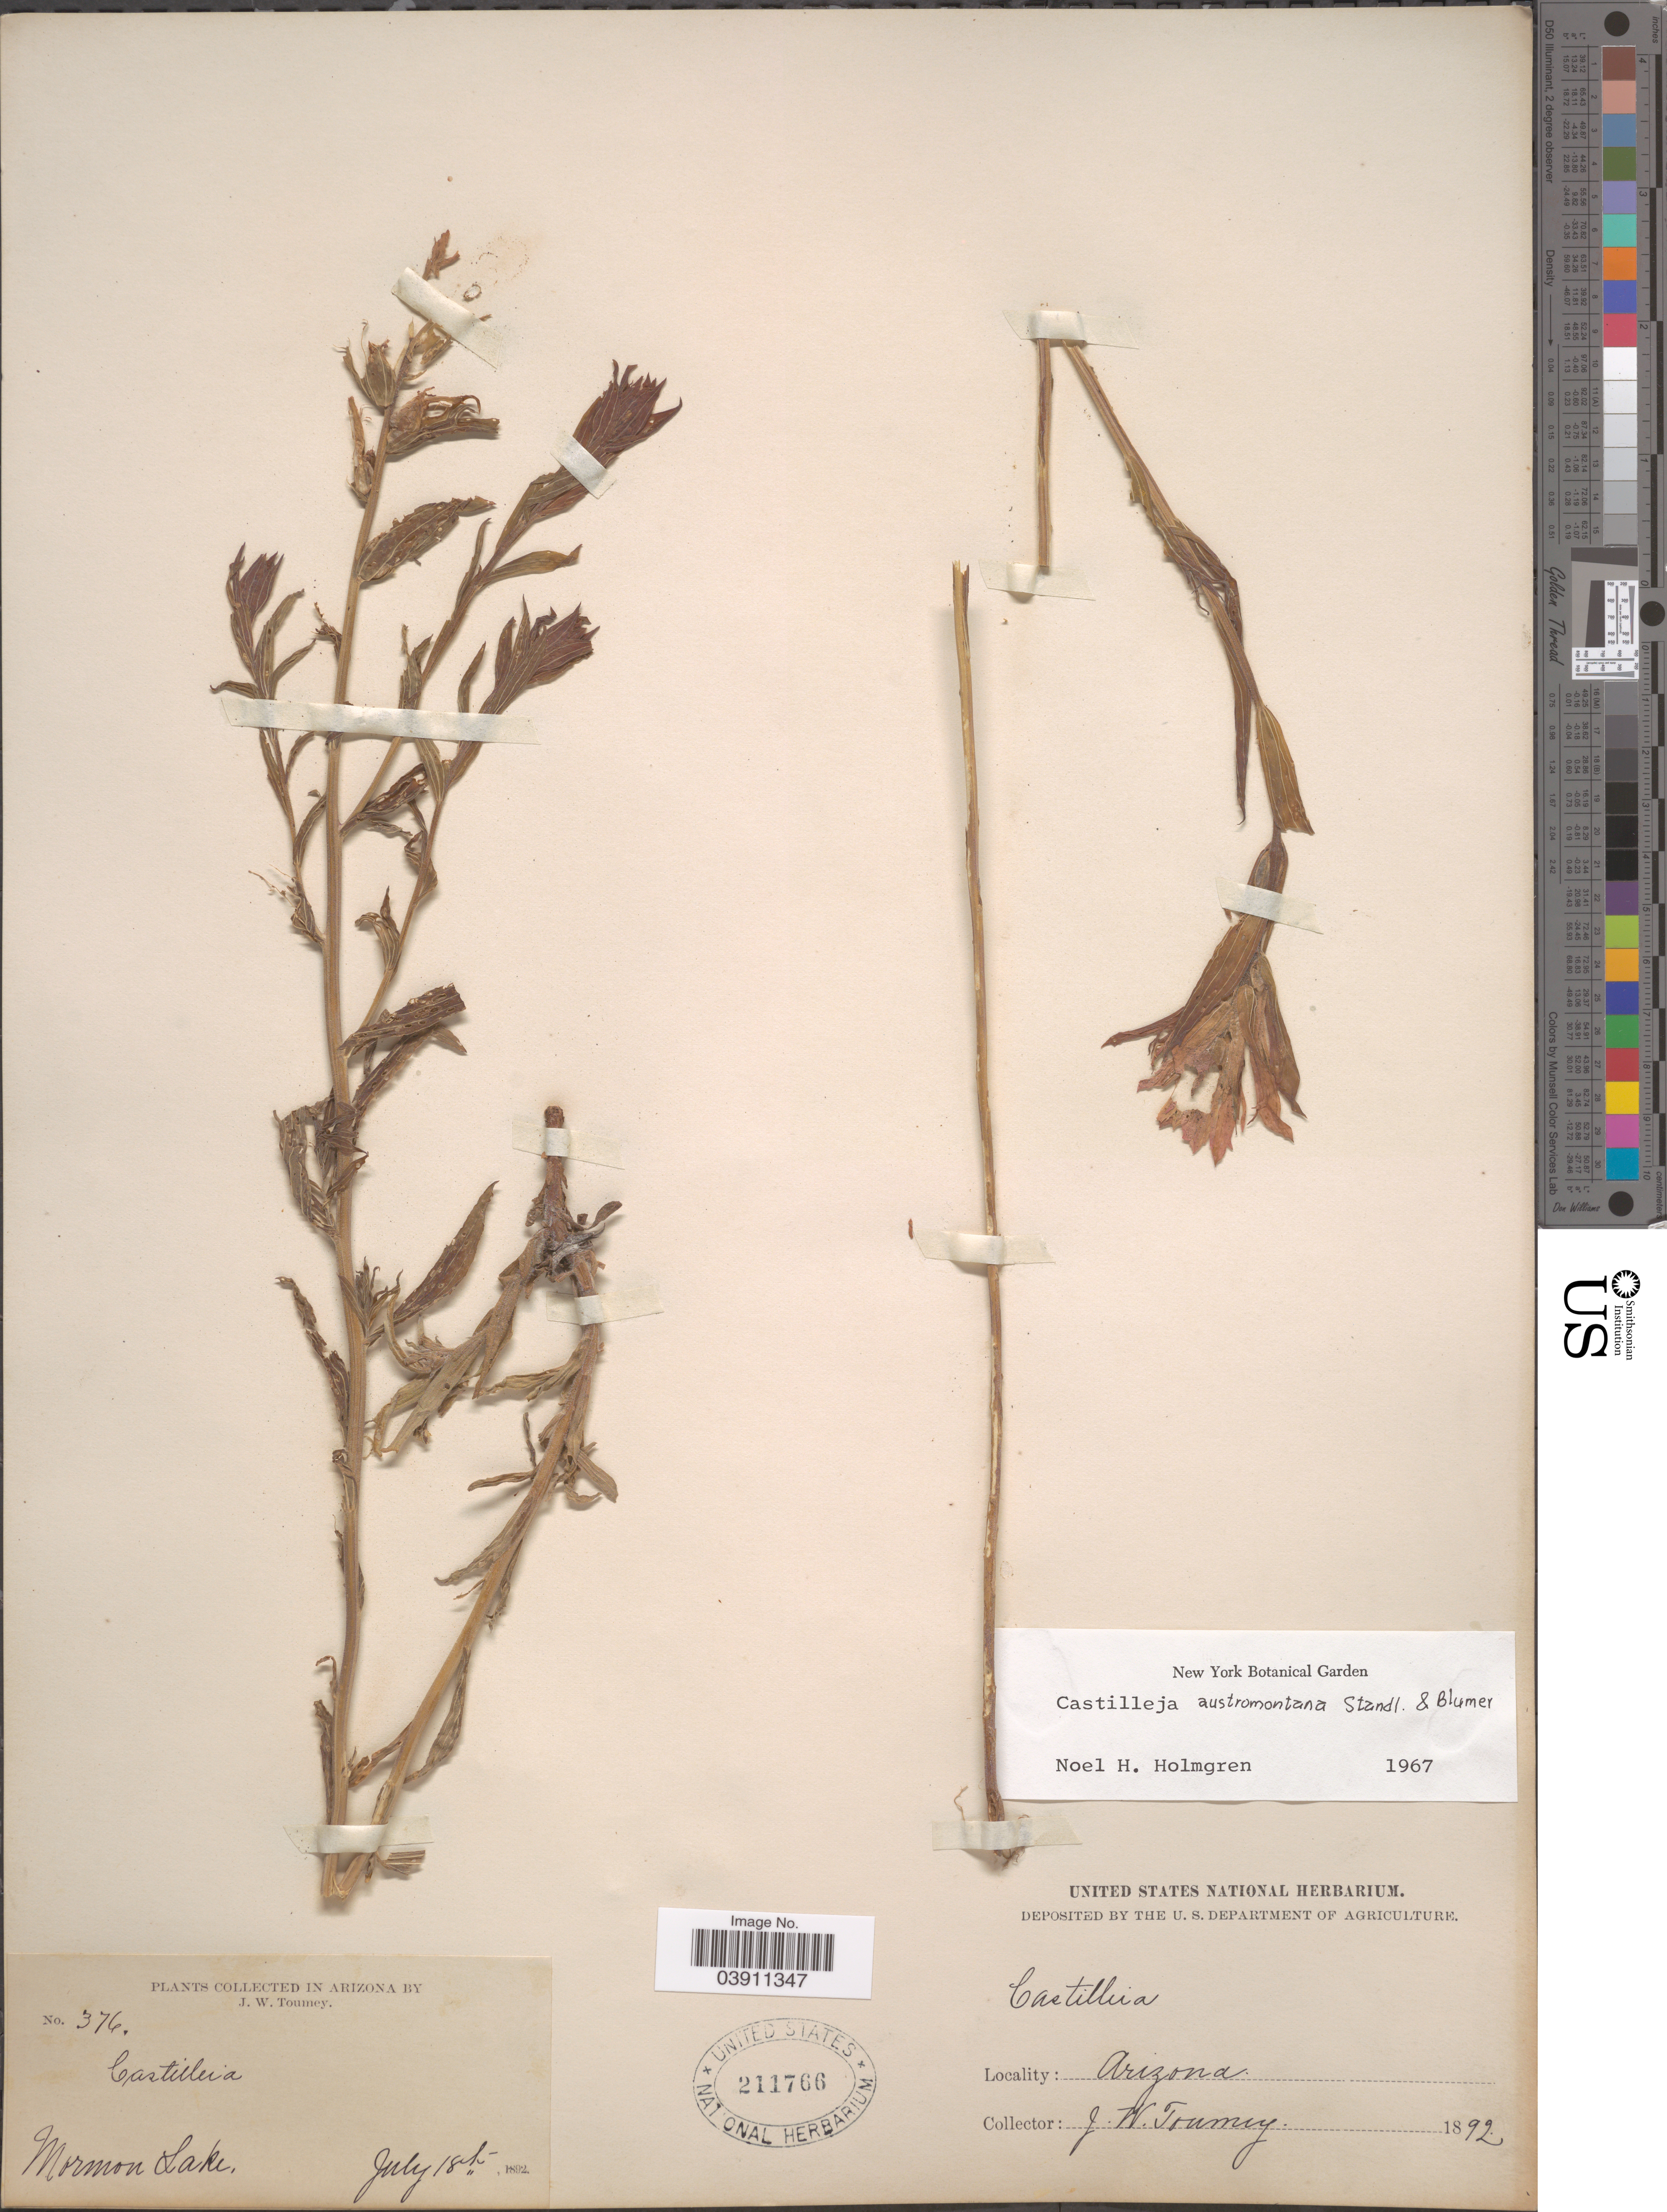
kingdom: Plantae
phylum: Tracheophyta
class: Magnoliopsida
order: Lamiales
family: Orobanchaceae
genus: Castilleja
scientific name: Castilleja austromontana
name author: Standl. & Blumer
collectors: J. W. Toumey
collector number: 376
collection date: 1892-07-18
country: United States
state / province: Arizona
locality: Mormon Lake.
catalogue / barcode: US 211766